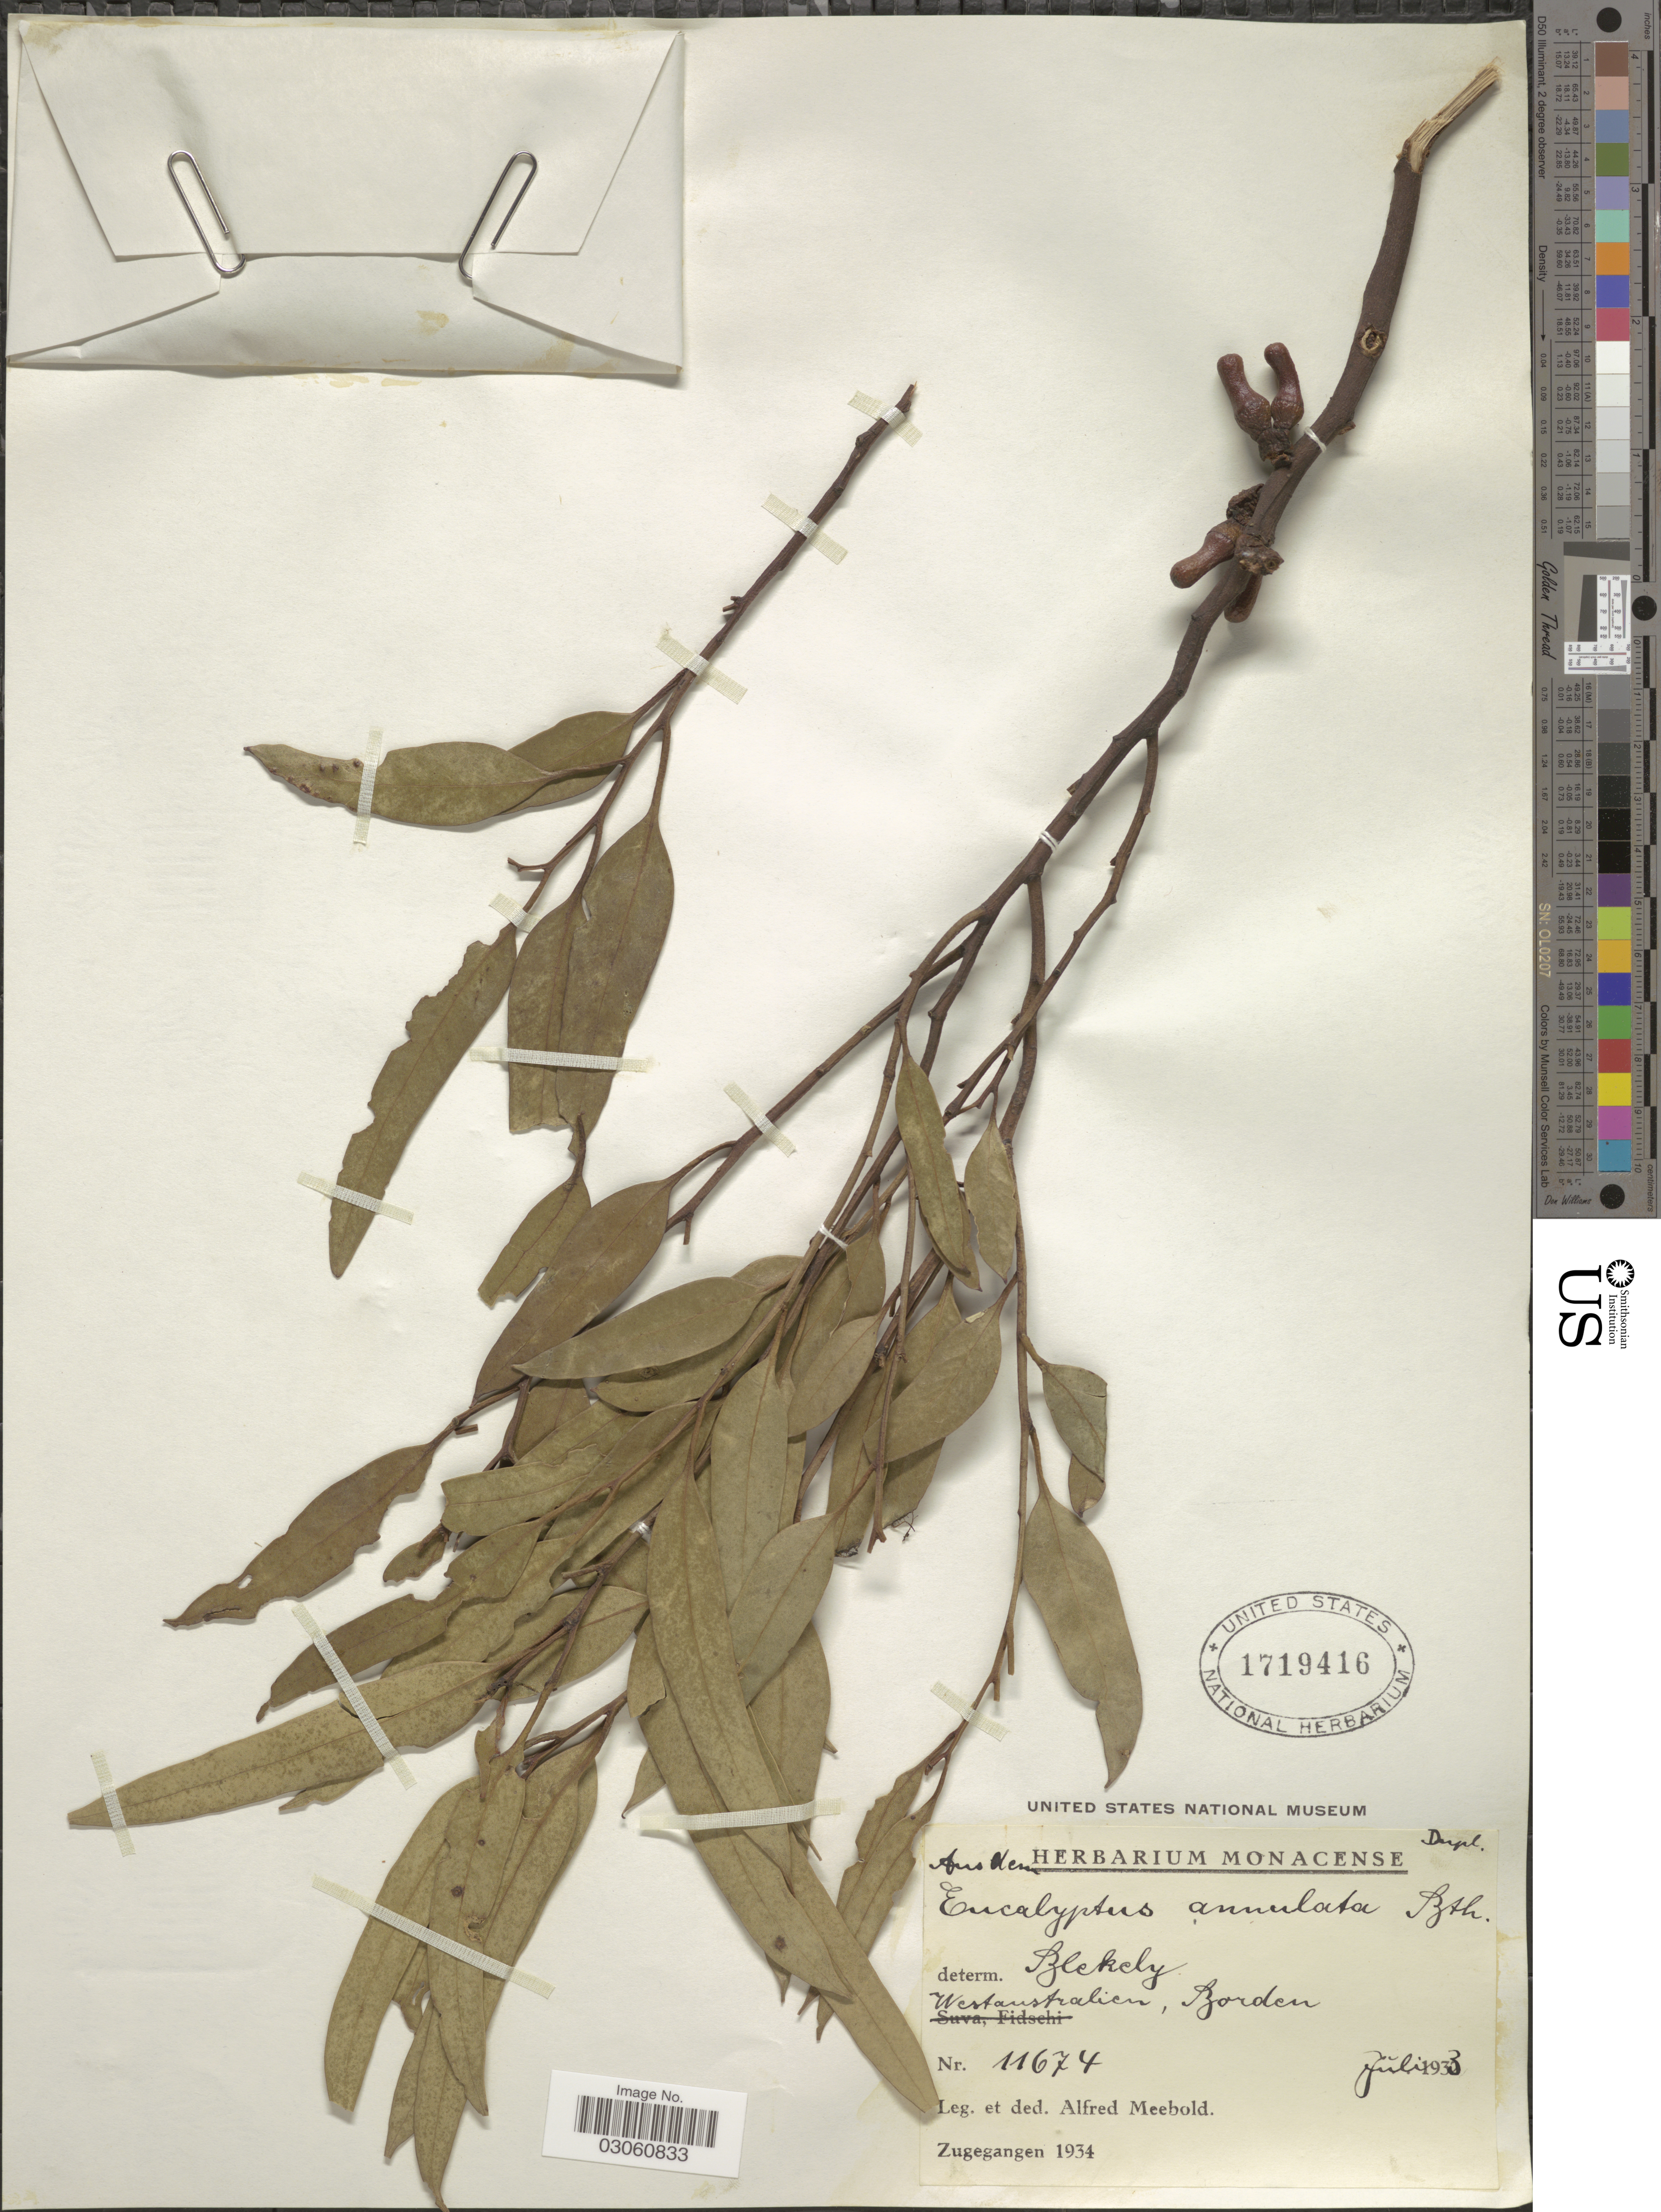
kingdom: Plantae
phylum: Tracheophyta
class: Magnoliopsida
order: Myrtales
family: Myrtaceae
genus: Eucalyptus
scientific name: Eucalyptus annulata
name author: Benth.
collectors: A. Meebold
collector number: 11674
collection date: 1933-07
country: Australia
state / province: Western Australia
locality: Westaustralien, Borden.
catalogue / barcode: US 1719416